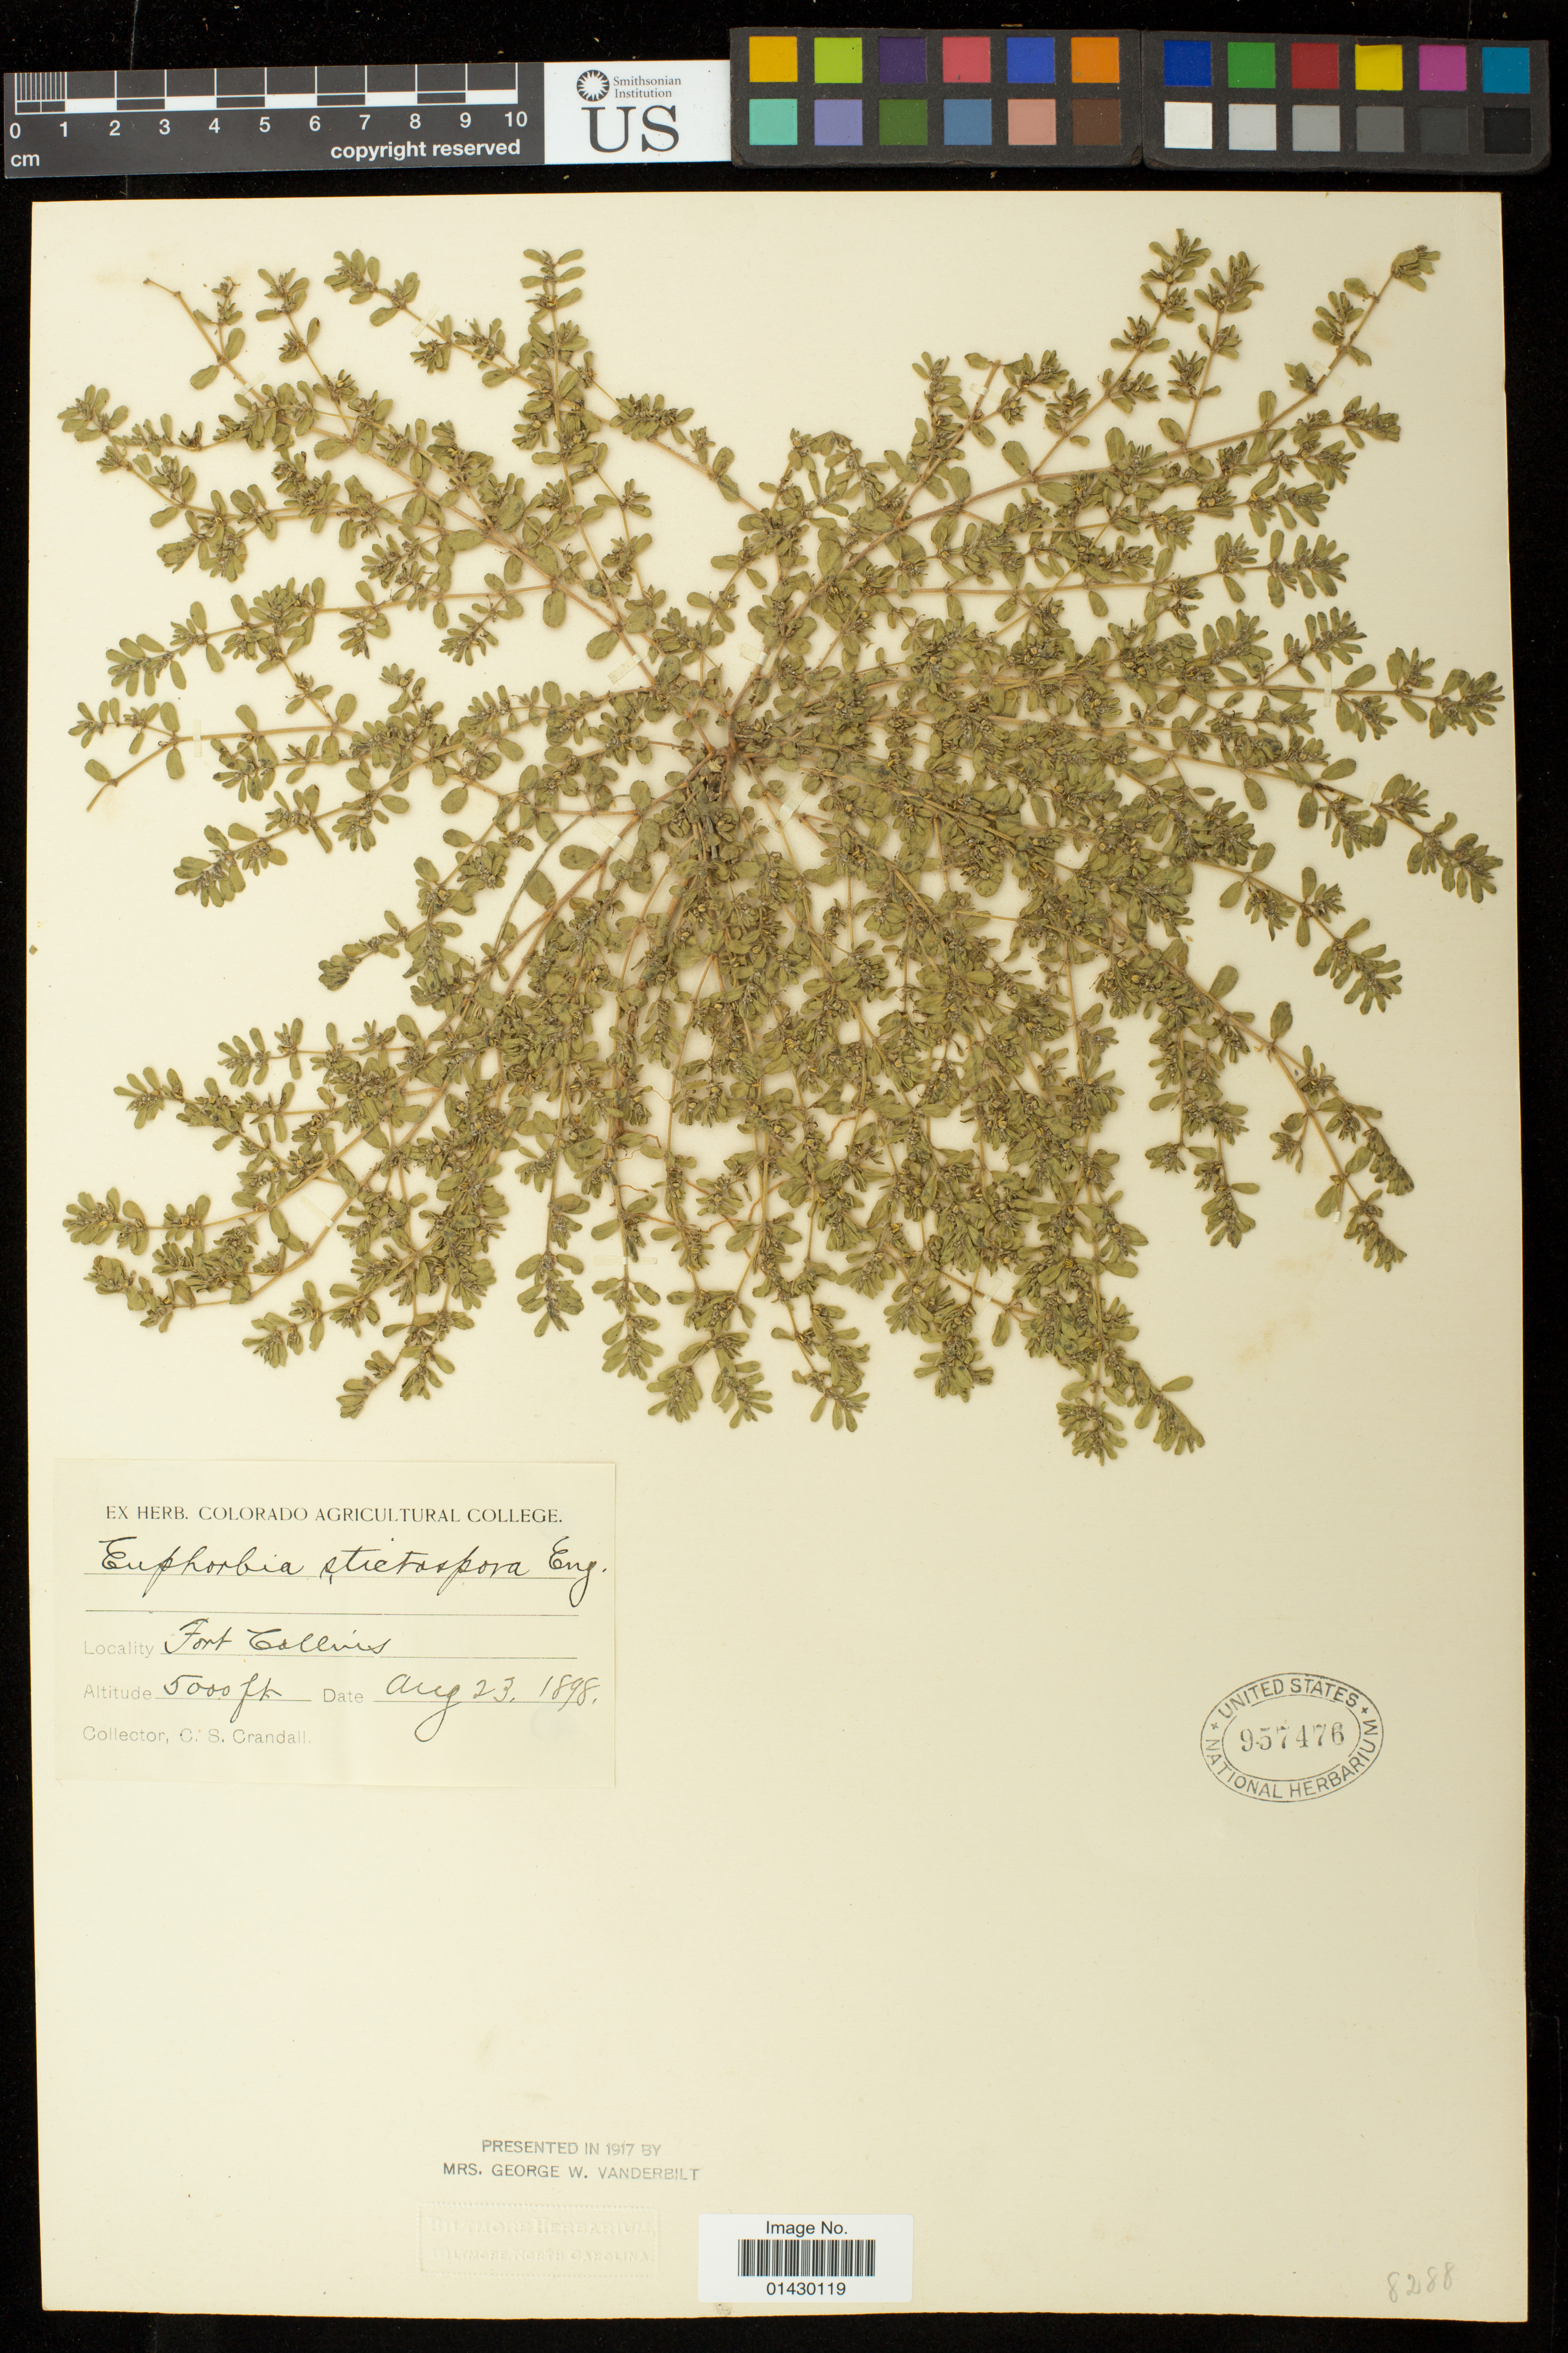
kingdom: Plantae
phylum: Tracheophyta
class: Magnoliopsida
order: Malpighiales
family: Euphorbiaceae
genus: Euphorbia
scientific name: Euphorbia stictospora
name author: Engelm.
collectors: C. Crandall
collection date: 1898-08-23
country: United States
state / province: Colorado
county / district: Larimer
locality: Fort Collins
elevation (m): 1524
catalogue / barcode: US 957476